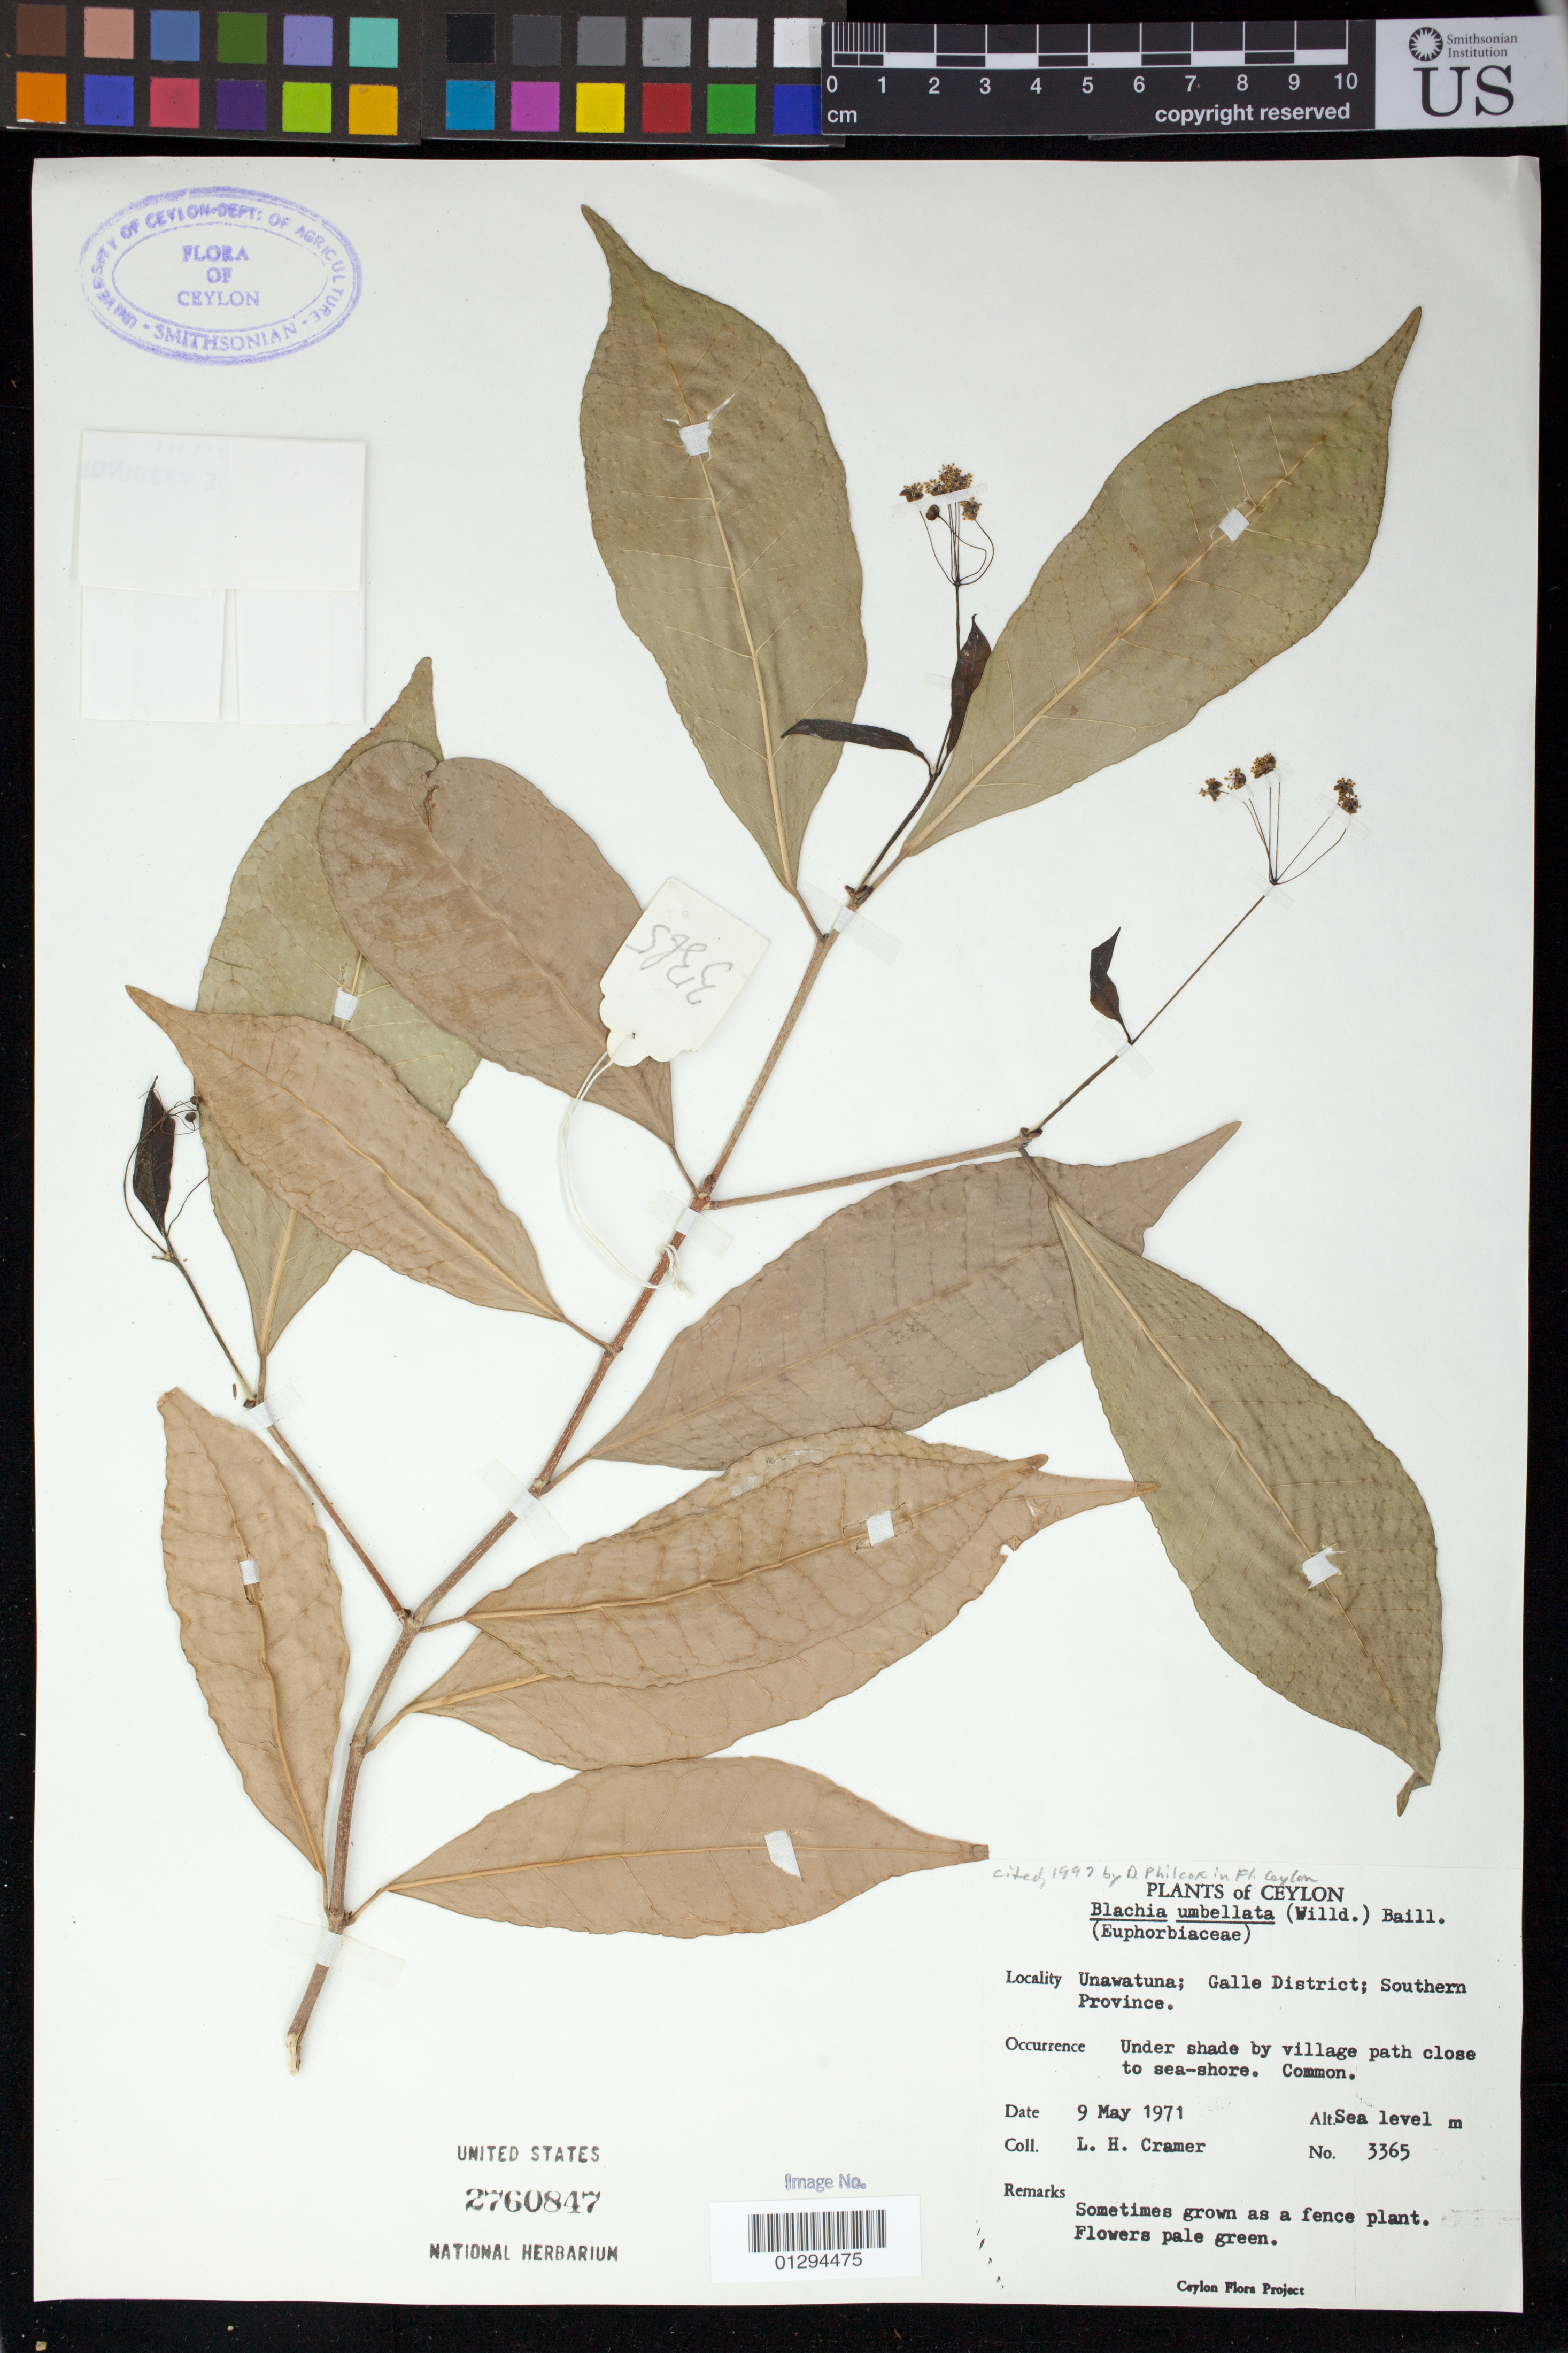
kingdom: Plantae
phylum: Tracheophyta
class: Magnoliopsida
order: Malpighiales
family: Euphorbiaceae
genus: Blachia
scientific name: Blachia umbellata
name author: (Willd.) Baill.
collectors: L. H. Cramer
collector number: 3365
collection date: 1971-05-09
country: Sri Lanka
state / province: Southern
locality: Unawatuna; Galle District. By village path close to sea-shore.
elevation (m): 0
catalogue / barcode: US 2760847